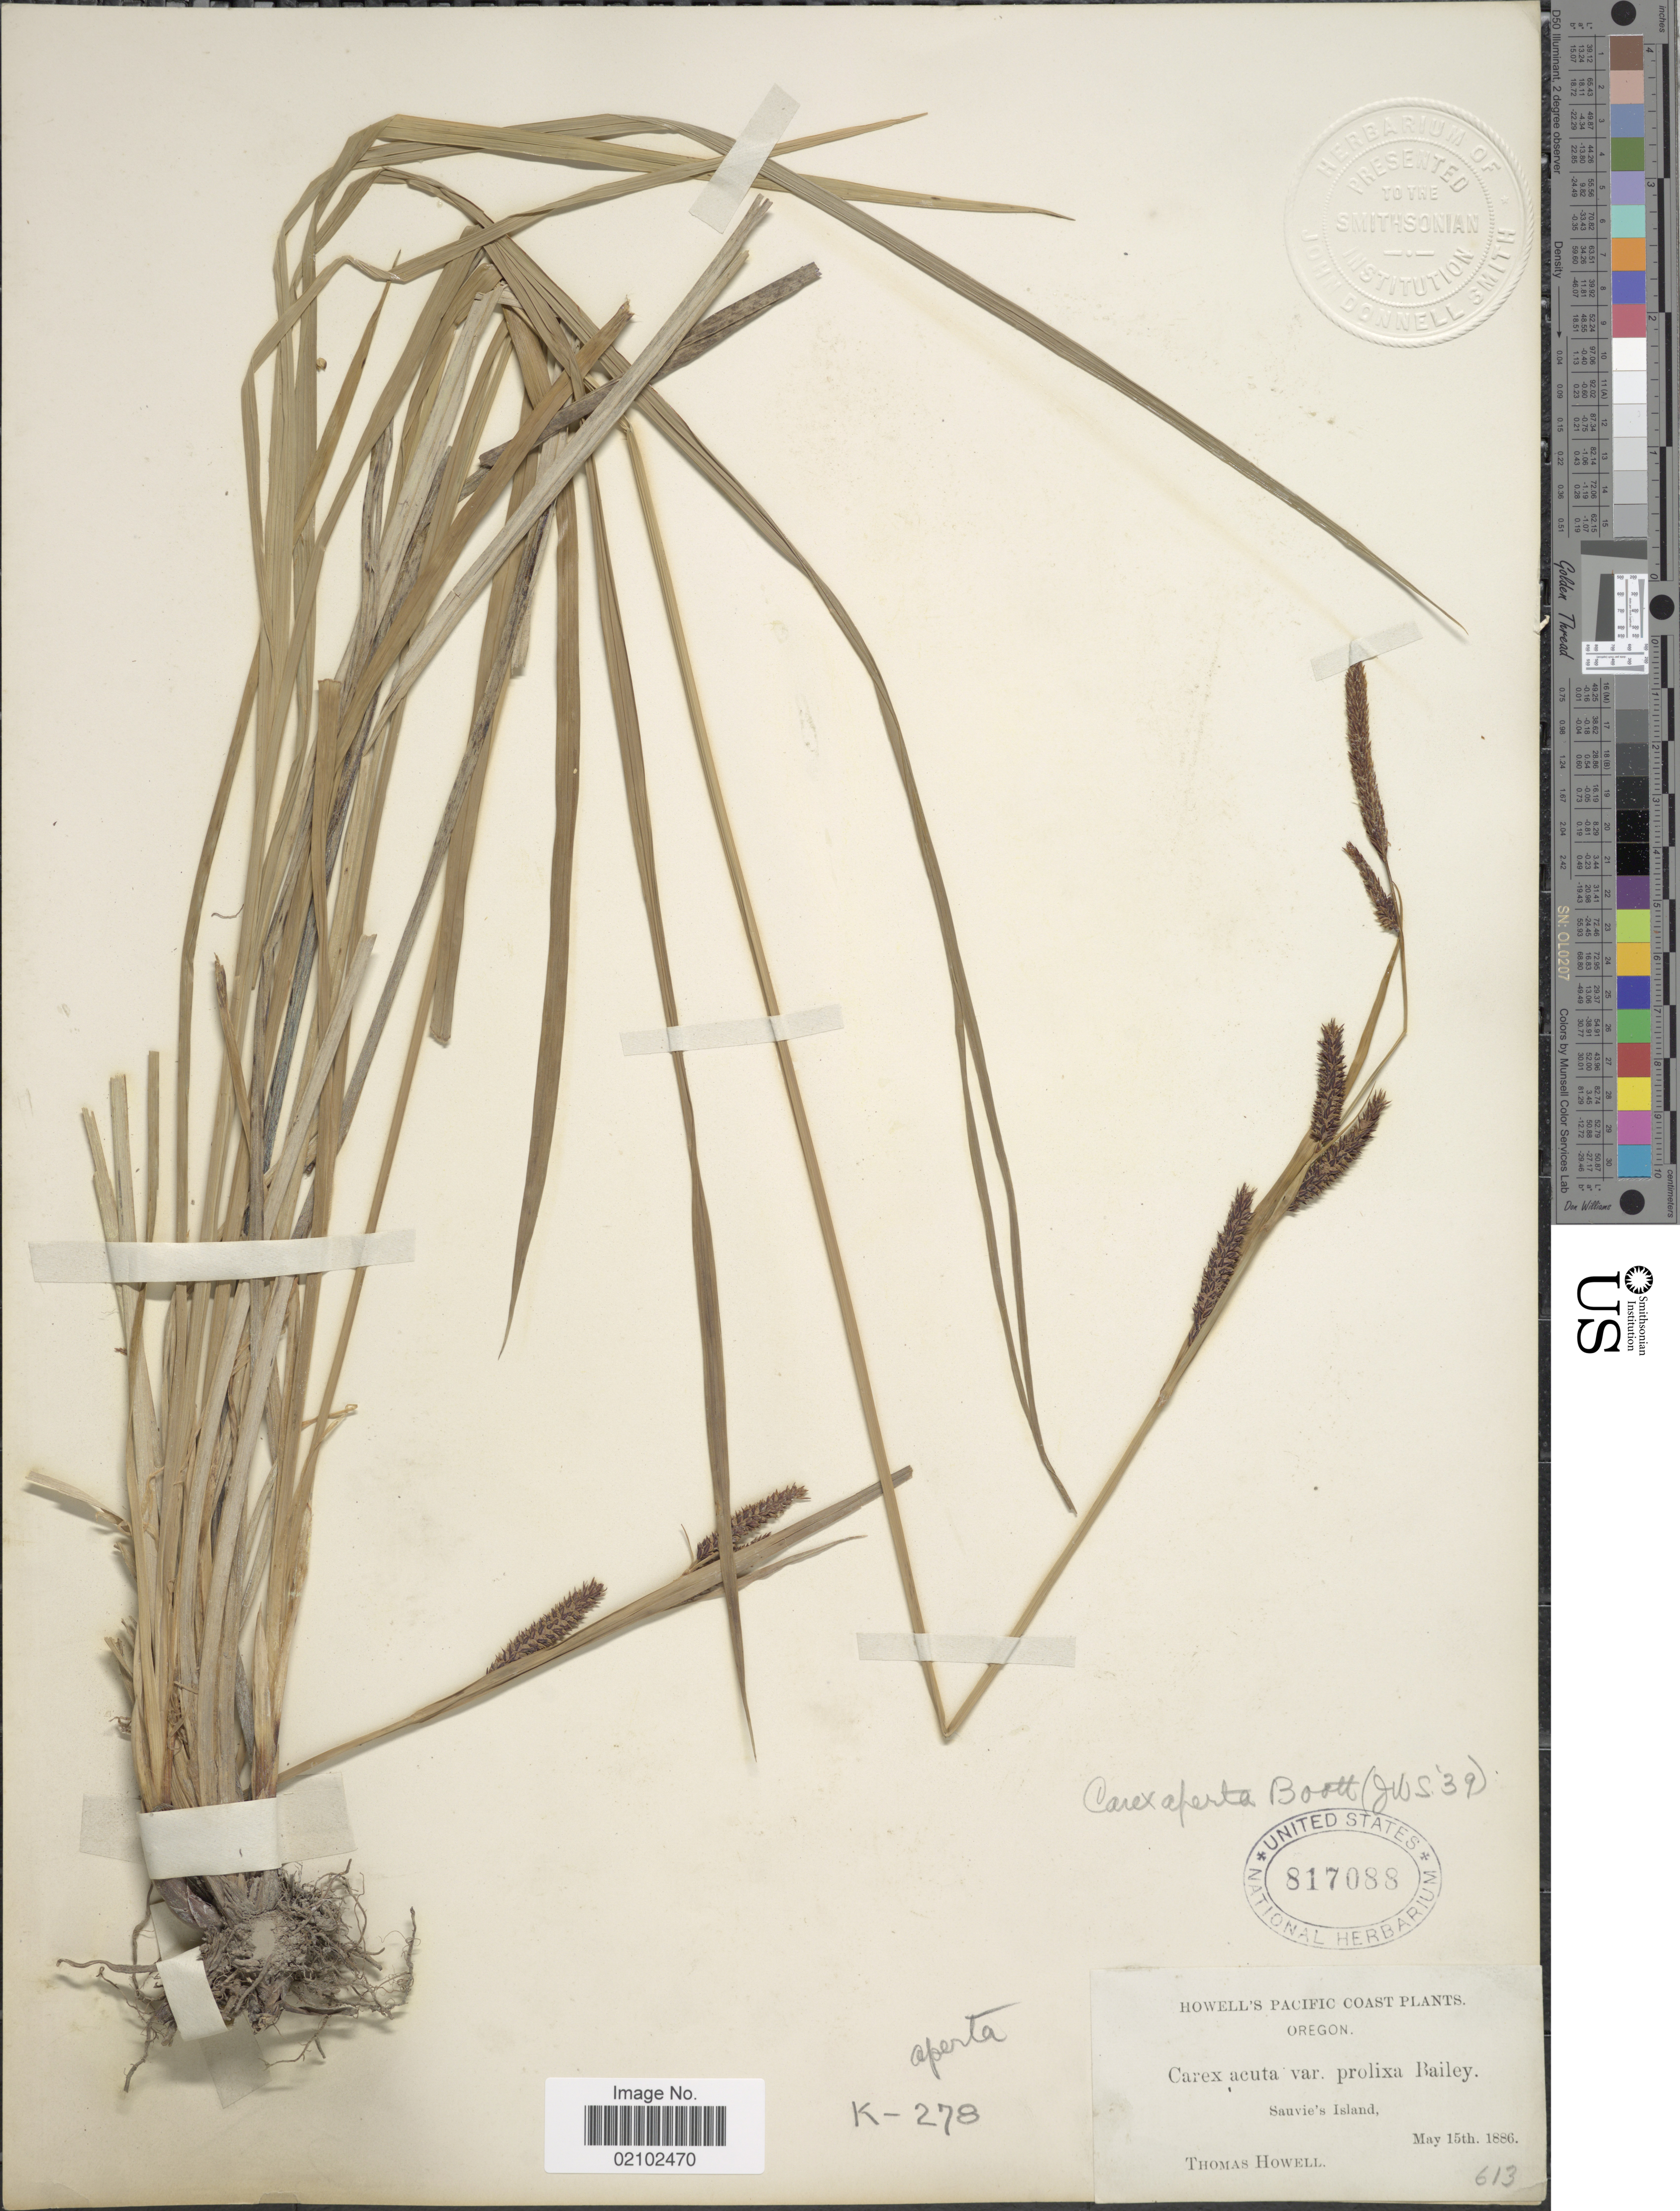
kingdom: Plantae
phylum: Tracheophyta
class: Liliopsida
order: Poales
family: Cyperaceae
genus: Carex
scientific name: Carex aperta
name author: Boott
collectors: T. Howell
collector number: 613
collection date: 1886-05-15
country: United States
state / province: Oregon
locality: Pacific Ciast, Sauvie's Island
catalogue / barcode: US 817088